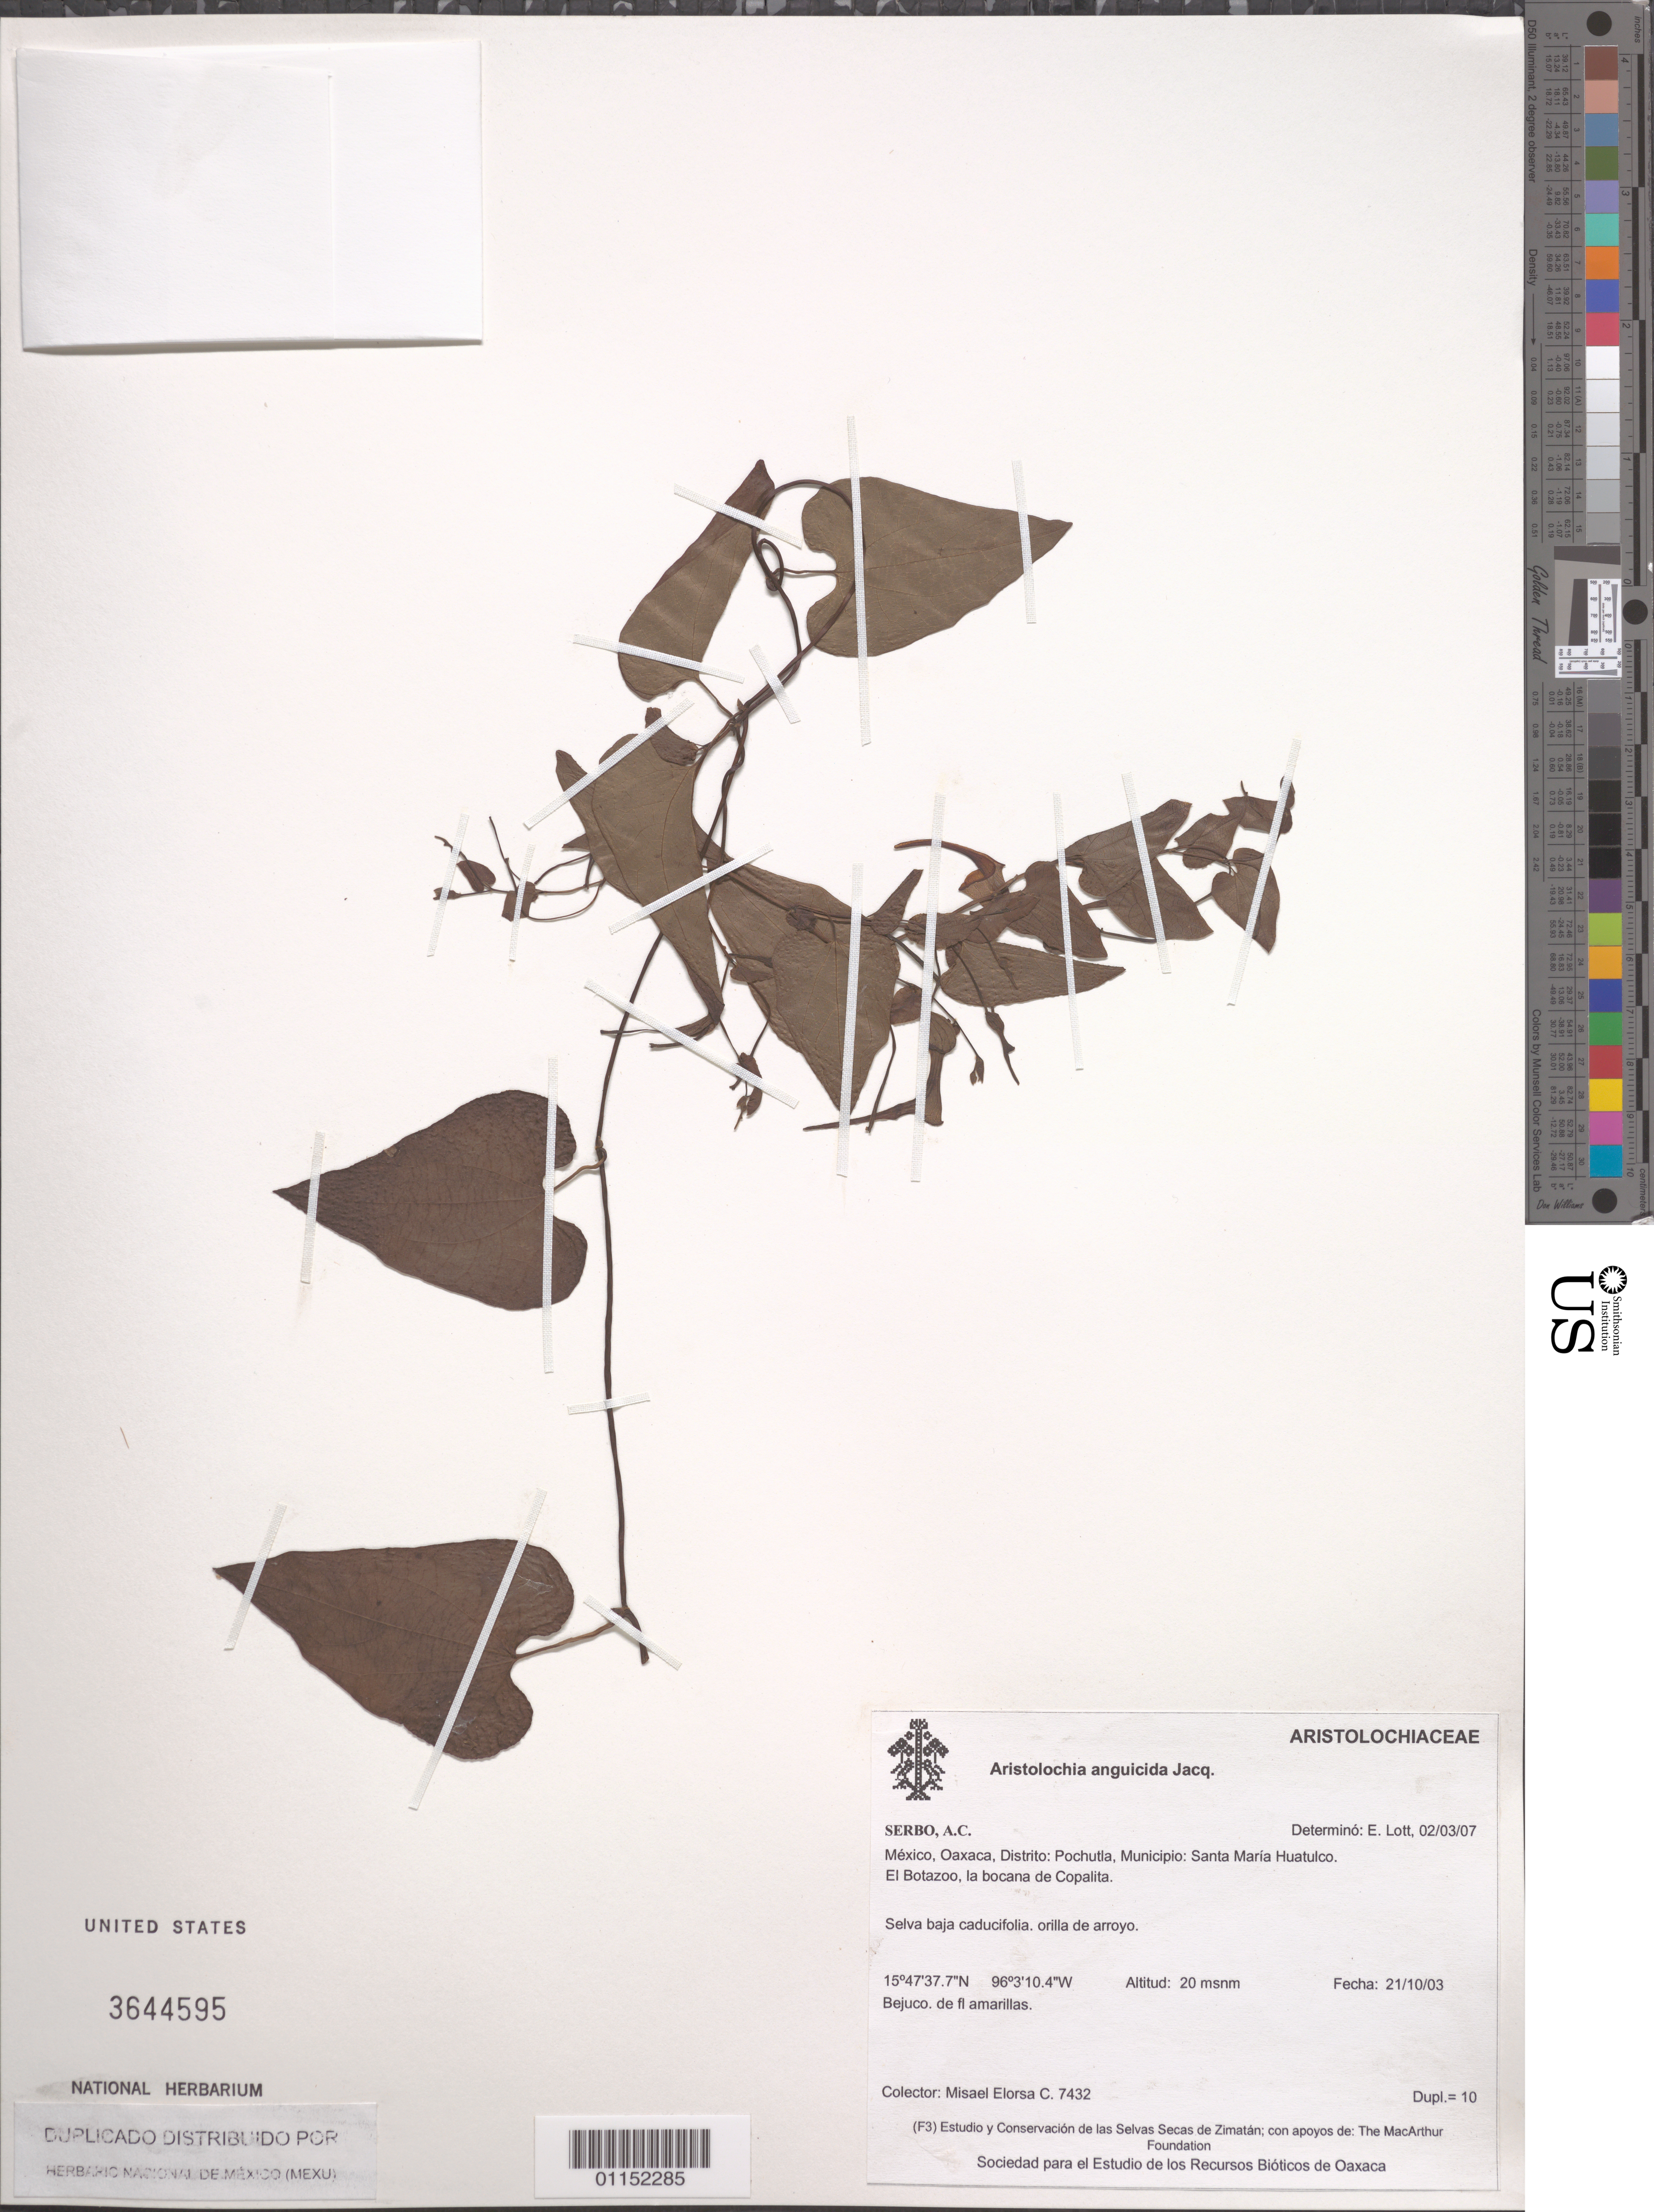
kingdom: Plantae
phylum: Tracheophyta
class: Magnoliopsida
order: Piperales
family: Aristolochiaceae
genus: Aristolochia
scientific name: Aristolochia anguicida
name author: Jacq.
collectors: M. Elorsa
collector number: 7432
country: Mexico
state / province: Oaxaca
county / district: Pochutla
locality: Santa Maria Hutulco., El Batazoo, la bocana de Coalita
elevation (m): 20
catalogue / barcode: US 3644595